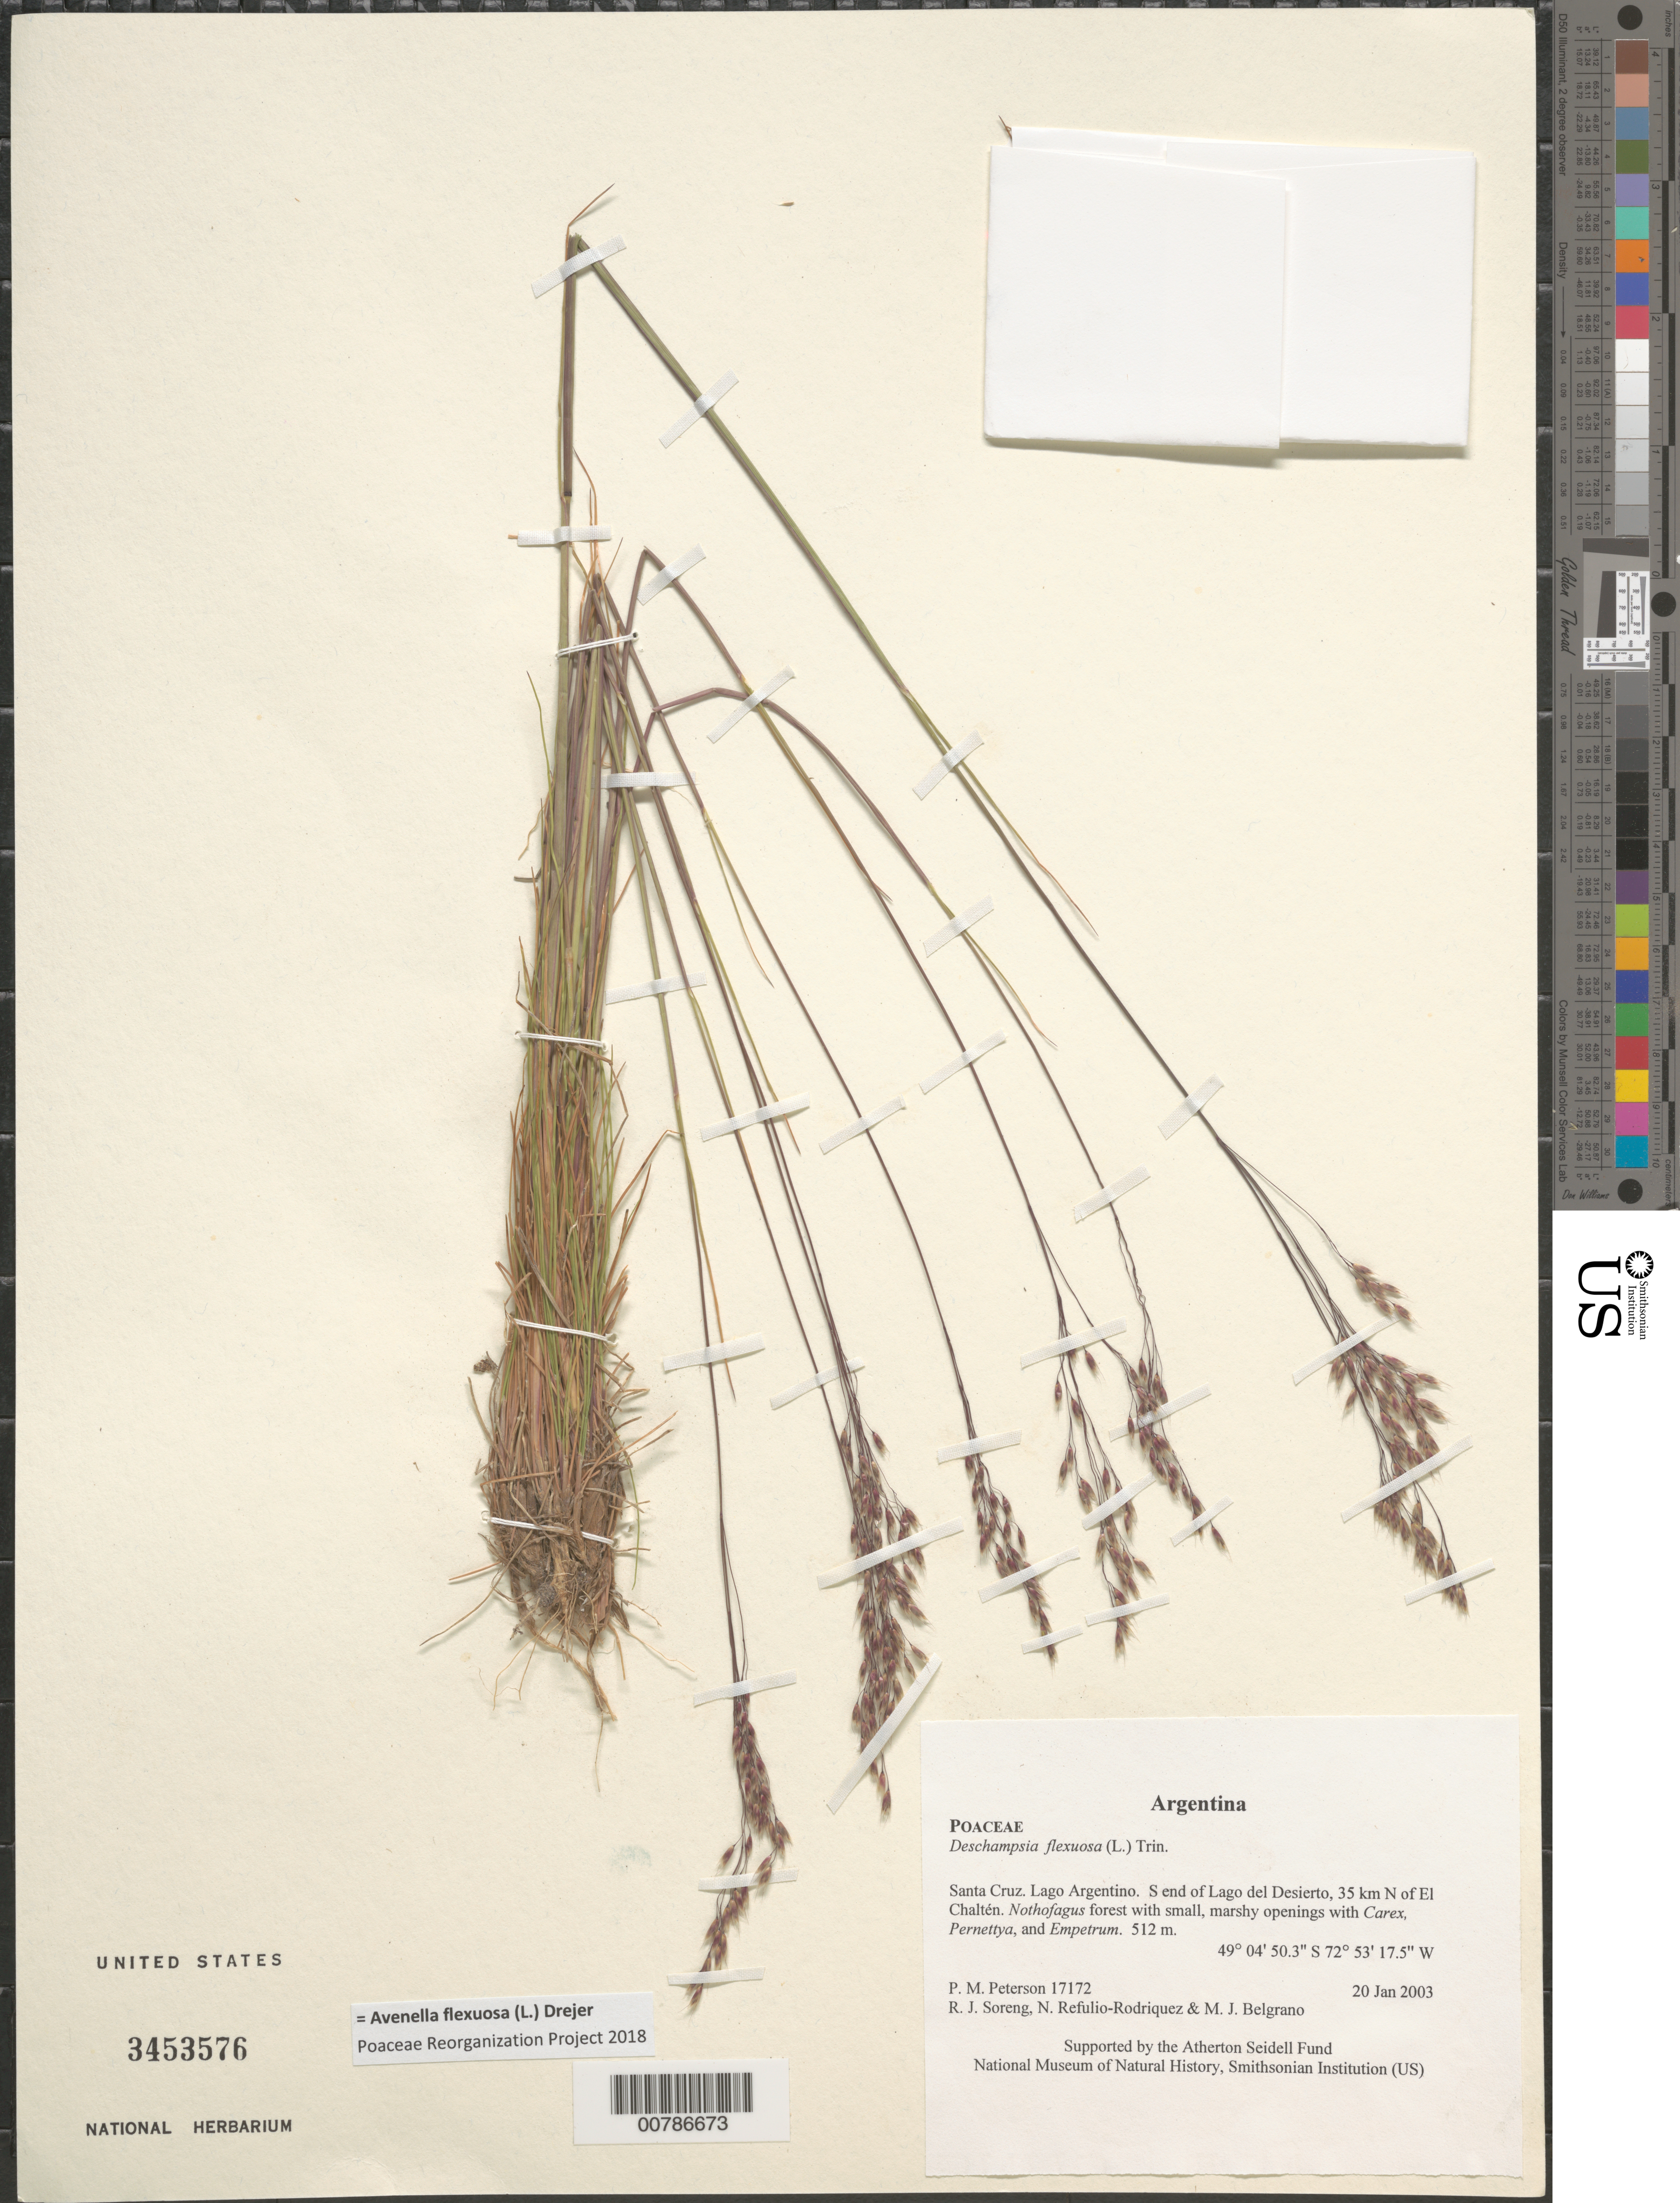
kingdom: Plantae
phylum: Tracheophyta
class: Liliopsida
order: Poales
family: Poaceae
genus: Avenella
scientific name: Avenella flexuosa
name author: (L.) Drejer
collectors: P. M. Peterson, R. J. Soreng, N. Refulio-Rodríguez & M. Belgrano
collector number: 17172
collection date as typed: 20 Jan 2003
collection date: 2003-01-20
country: Argentina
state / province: Santa Cruz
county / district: Lago Argentino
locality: S end of Lago del Desierto, 35 km N of El Chaltén. Nothofagus forest with small, marshy openings with Carex, Pernettya, and Empetrum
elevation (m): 512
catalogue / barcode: US 3453576